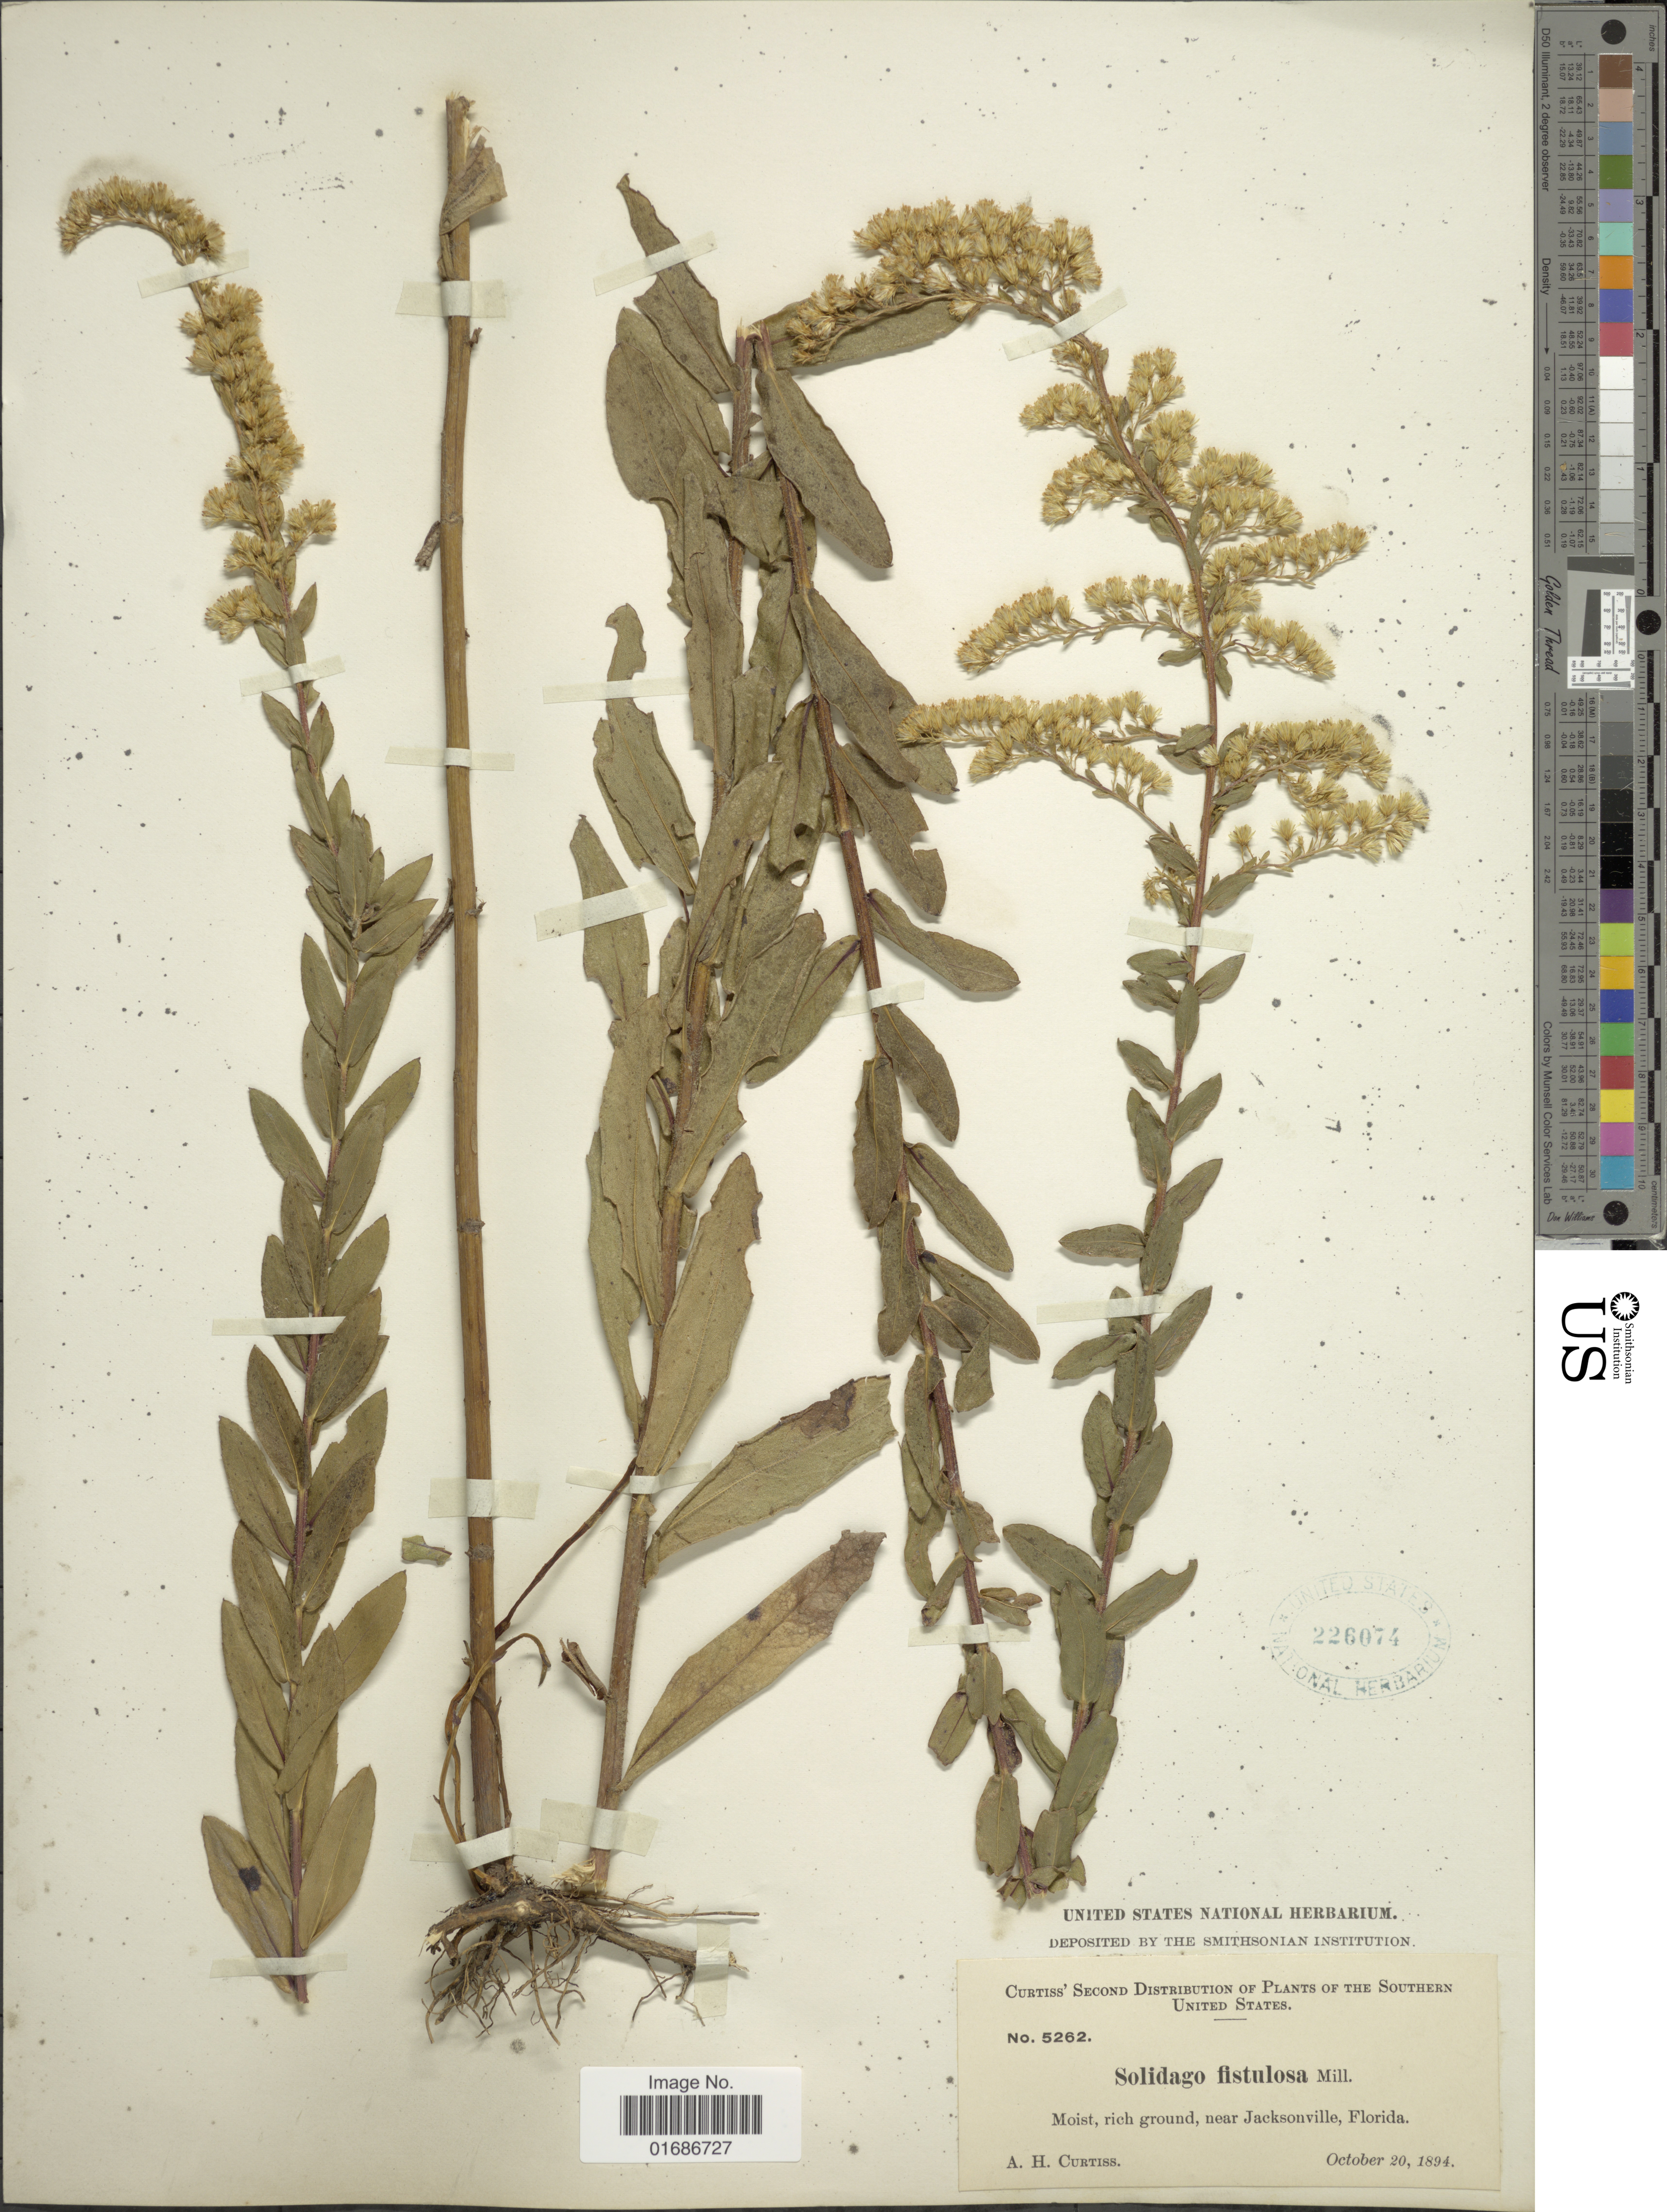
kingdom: Plantae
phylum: Tracheophyta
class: Magnoliopsida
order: Asterales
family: Asteraceae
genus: Solidago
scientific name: Solidago fistulosa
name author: Mill.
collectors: A. H. Curtiss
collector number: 5262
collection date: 1894-10-20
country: United States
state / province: Florida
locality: Southern United States, Near Jacksonville, Florida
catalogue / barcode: US 226074